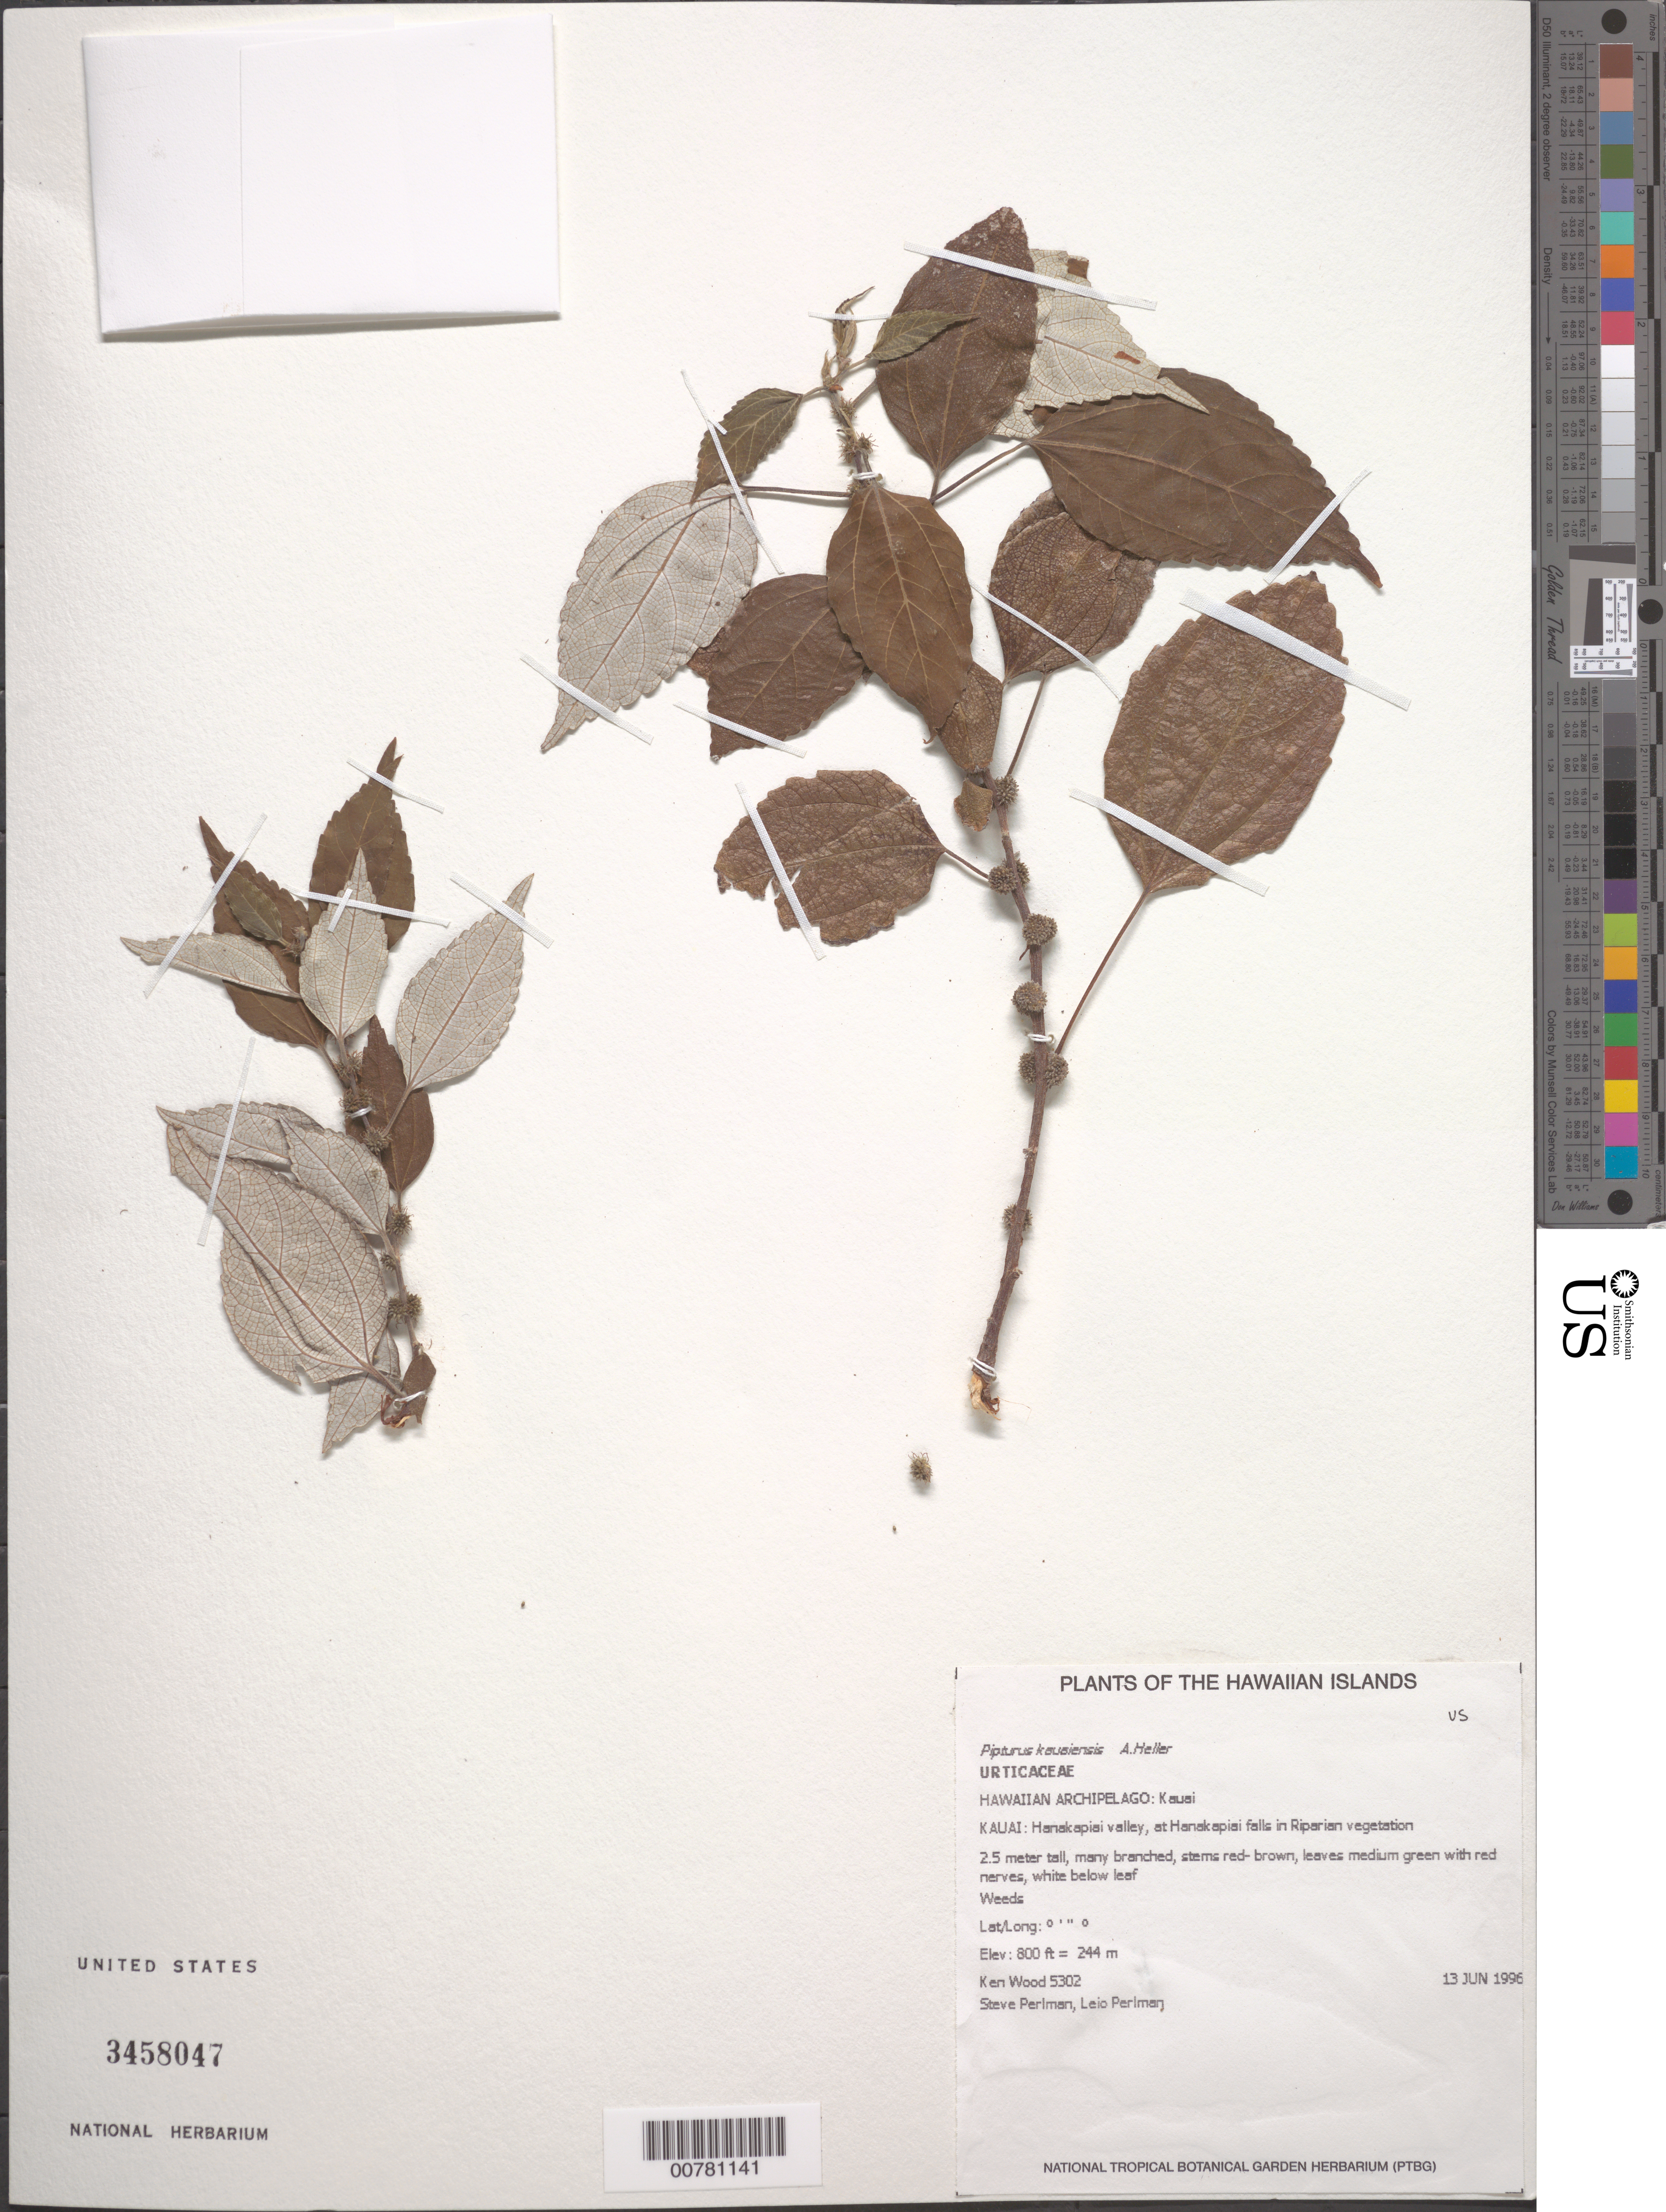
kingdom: Plantae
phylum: Tracheophyta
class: Magnoliopsida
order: Rosales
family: Urticaceae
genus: Pipturus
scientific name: Pipturus kauaiensis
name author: A. Heller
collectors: K. R. Wood, S. P. Perlman & L. Perlman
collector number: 5302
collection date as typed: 13 Jun 1996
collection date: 1996-06-13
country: United States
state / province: Hawaii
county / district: Kaui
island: Kaua'i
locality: Hanakapaiai valley, at Hanakapiai falls in Riparian vegetation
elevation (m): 244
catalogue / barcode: US 3458047